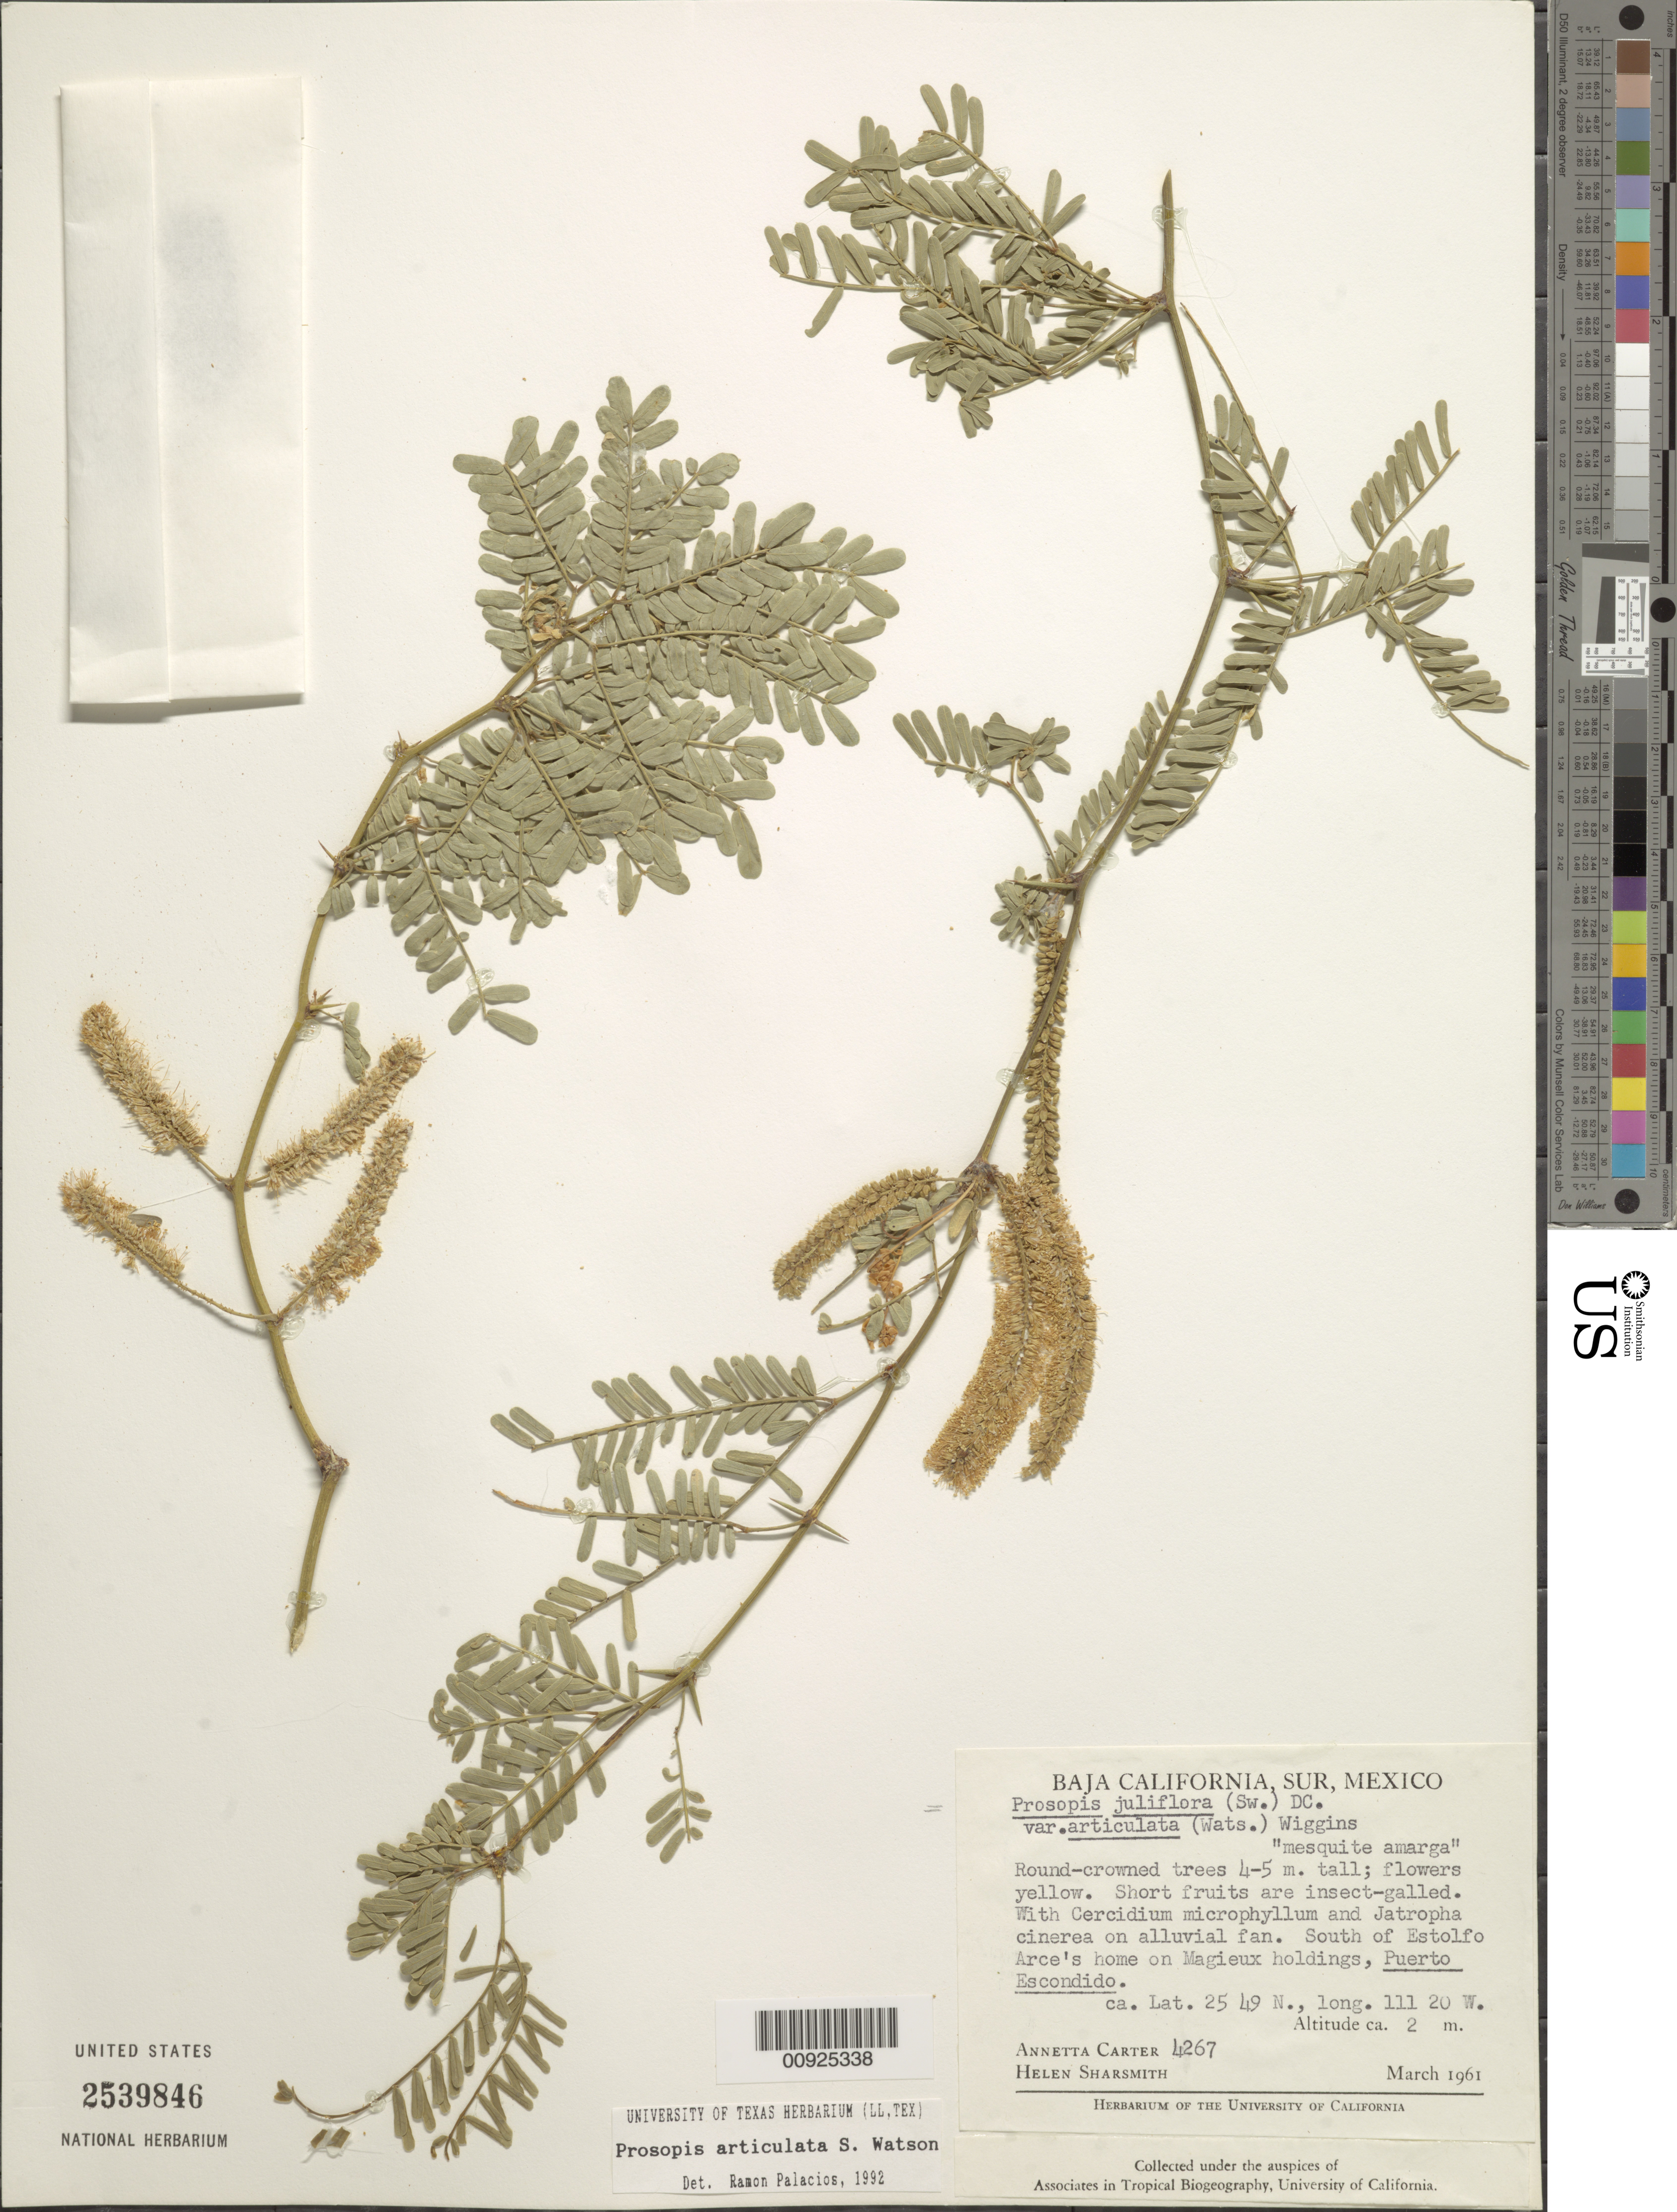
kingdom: Plantae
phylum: Tracheophyta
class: Magnoliopsida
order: Fabales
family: Fabaceae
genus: Neltuma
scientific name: Neltuma articulata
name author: (S. Watson) Britton & Rose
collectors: A. Carter & H. Sharsmith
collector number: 4267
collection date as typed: Mar 1961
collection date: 1961-03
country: Mexico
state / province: Baja California Sur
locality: South of Estolfo Arce's home on Magieux holdings, Puerto Escondido. Baja California Sur.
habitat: With Cercidium microphyllum and Jatropha cinerea on alluvial fan.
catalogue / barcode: US 2539846